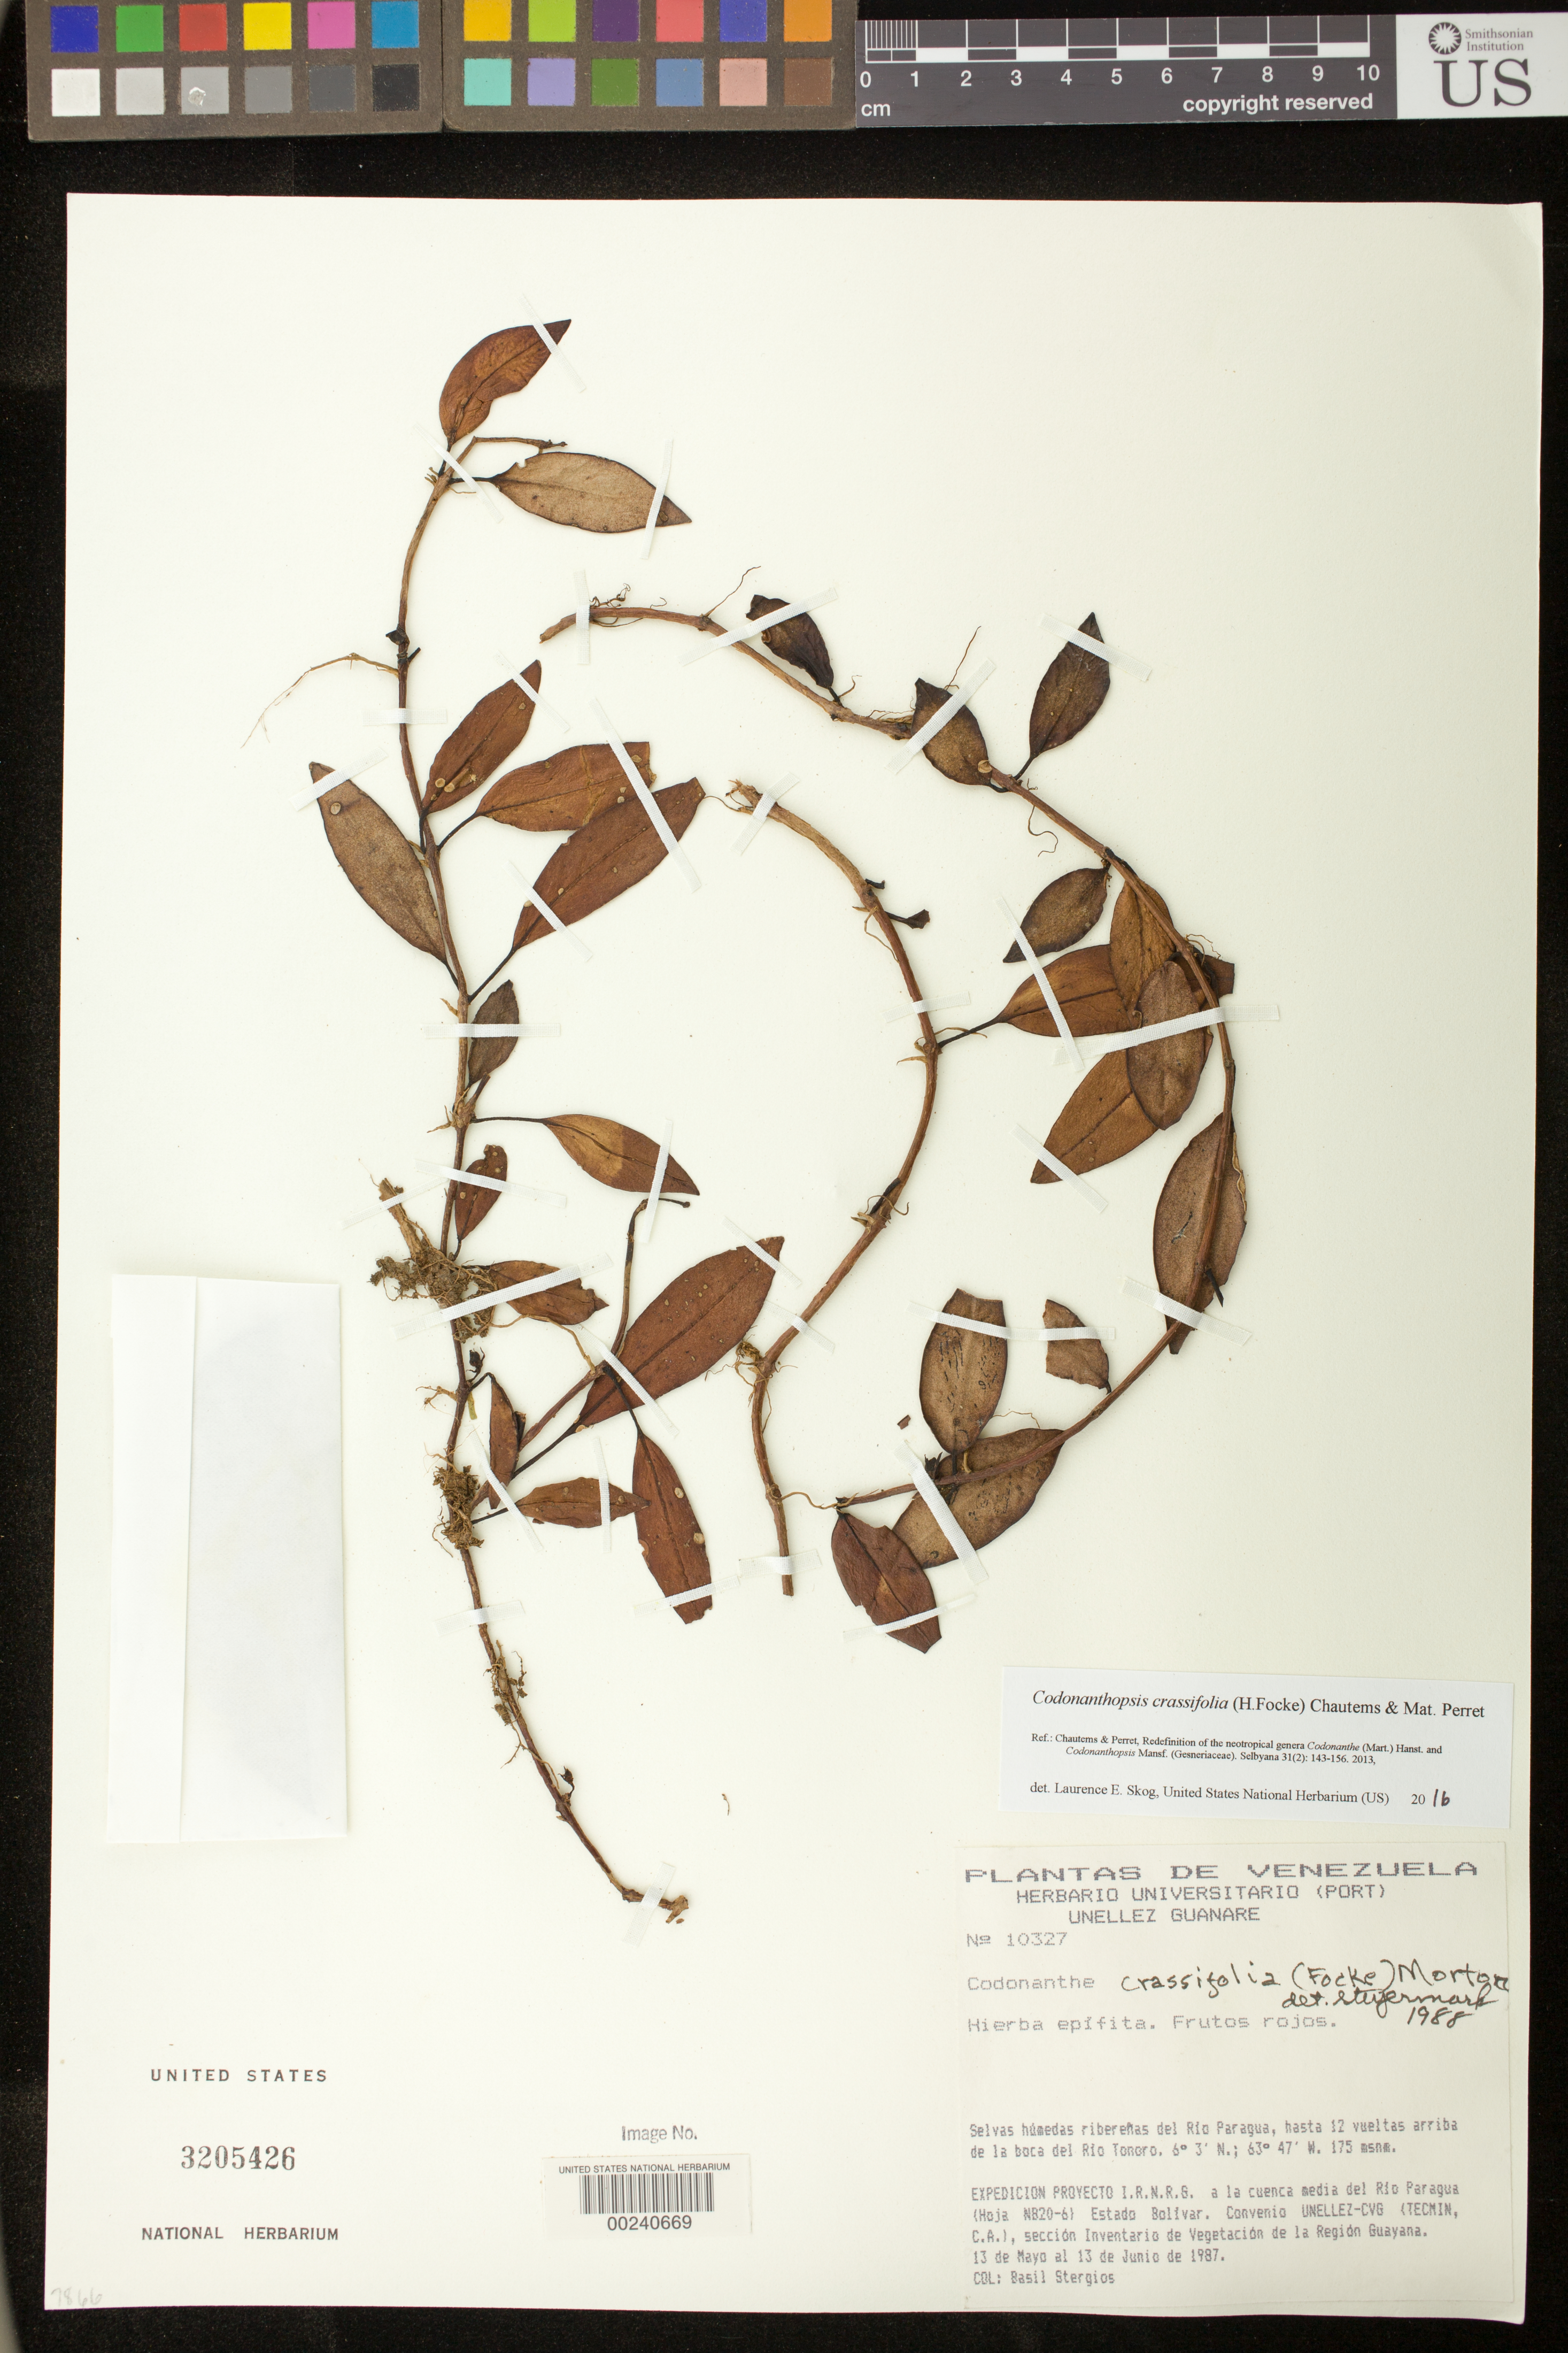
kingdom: Plantae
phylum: Tracheophyta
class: Magnoliopsida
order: Lamiales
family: Gesneriaceae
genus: Codonanthopsis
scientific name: Codonanthopsis crassifolia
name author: (H. Focke) Chautems & Mat.Perret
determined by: Skog, Laurence E.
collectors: B. G. Stergios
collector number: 10327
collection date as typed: May-Jun 1987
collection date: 1987-05/1987-06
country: Venezuela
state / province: Bolívar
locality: Rio Paragua, hasta 12 vueltas arriba de la bota del Rio Tonoro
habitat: Selvas humedas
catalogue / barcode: US 3205426